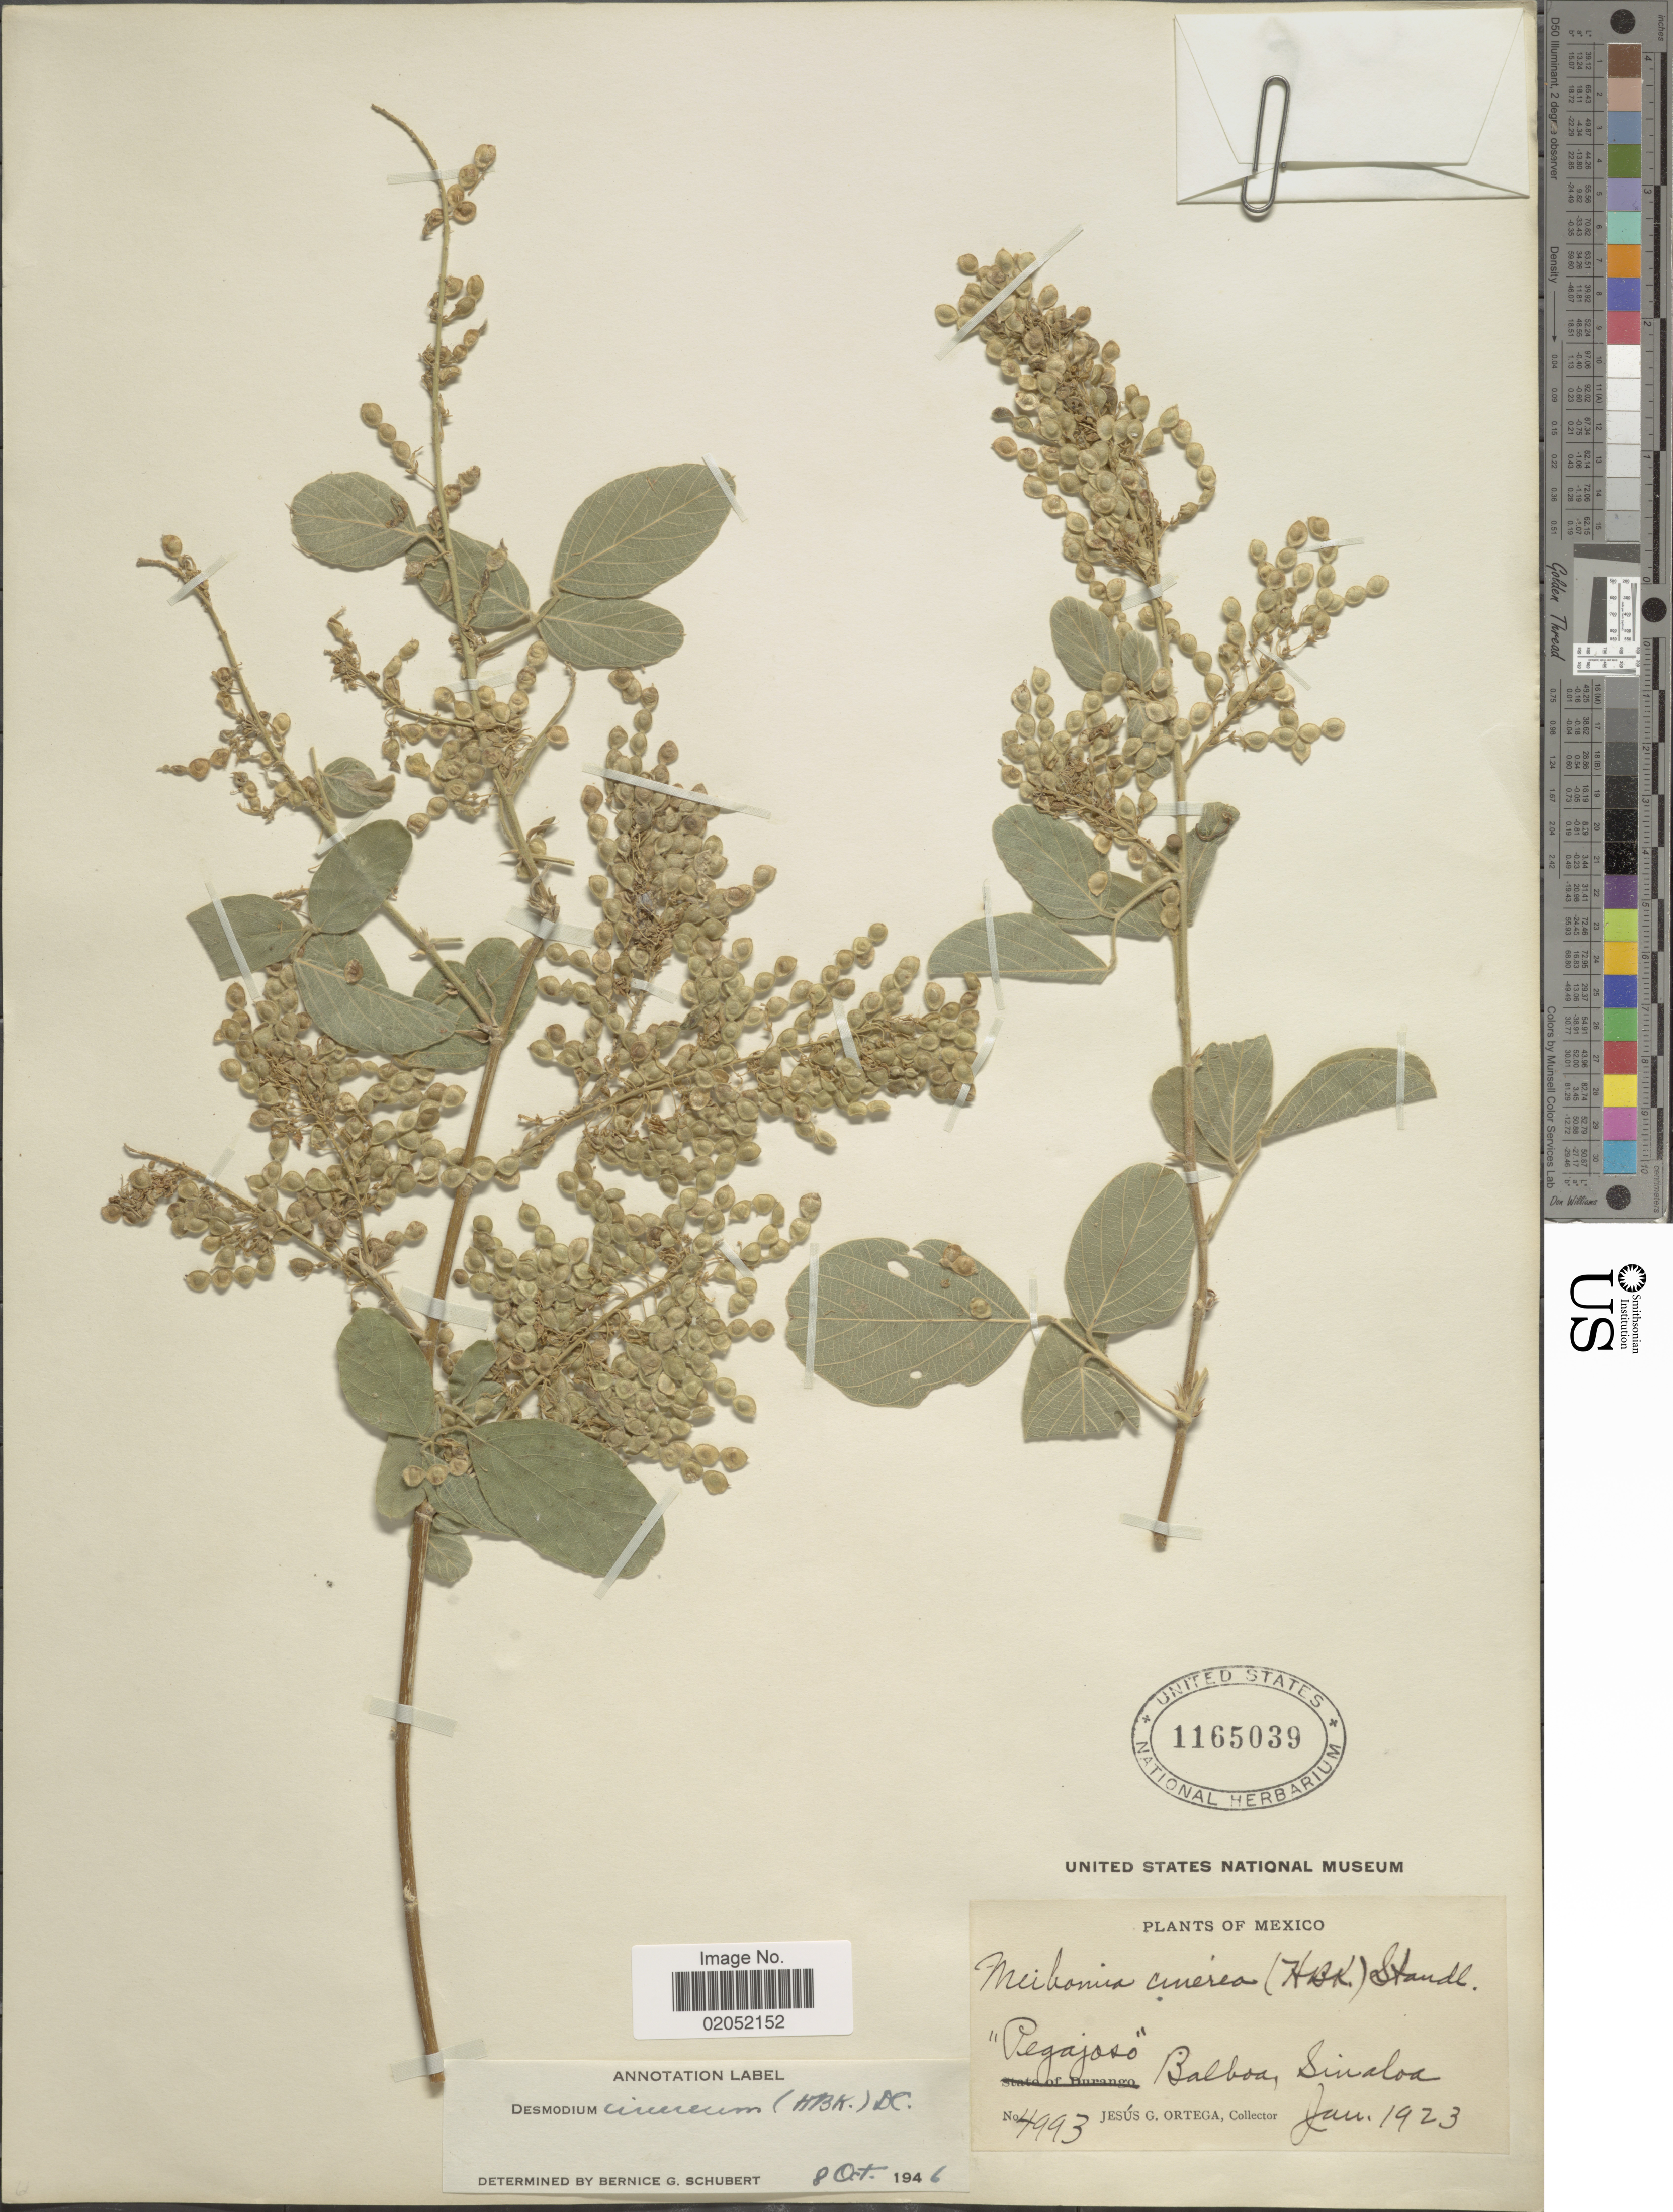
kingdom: Plantae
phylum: Tracheophyta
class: Magnoliopsida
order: Fabales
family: Fabaceae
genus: Desmodium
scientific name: Desmodium cinereum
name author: (Kunth) DC.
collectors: J. Ortega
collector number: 4993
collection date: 1923-01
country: Mexico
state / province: Sinaloa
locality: Balboa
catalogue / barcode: US 1165039